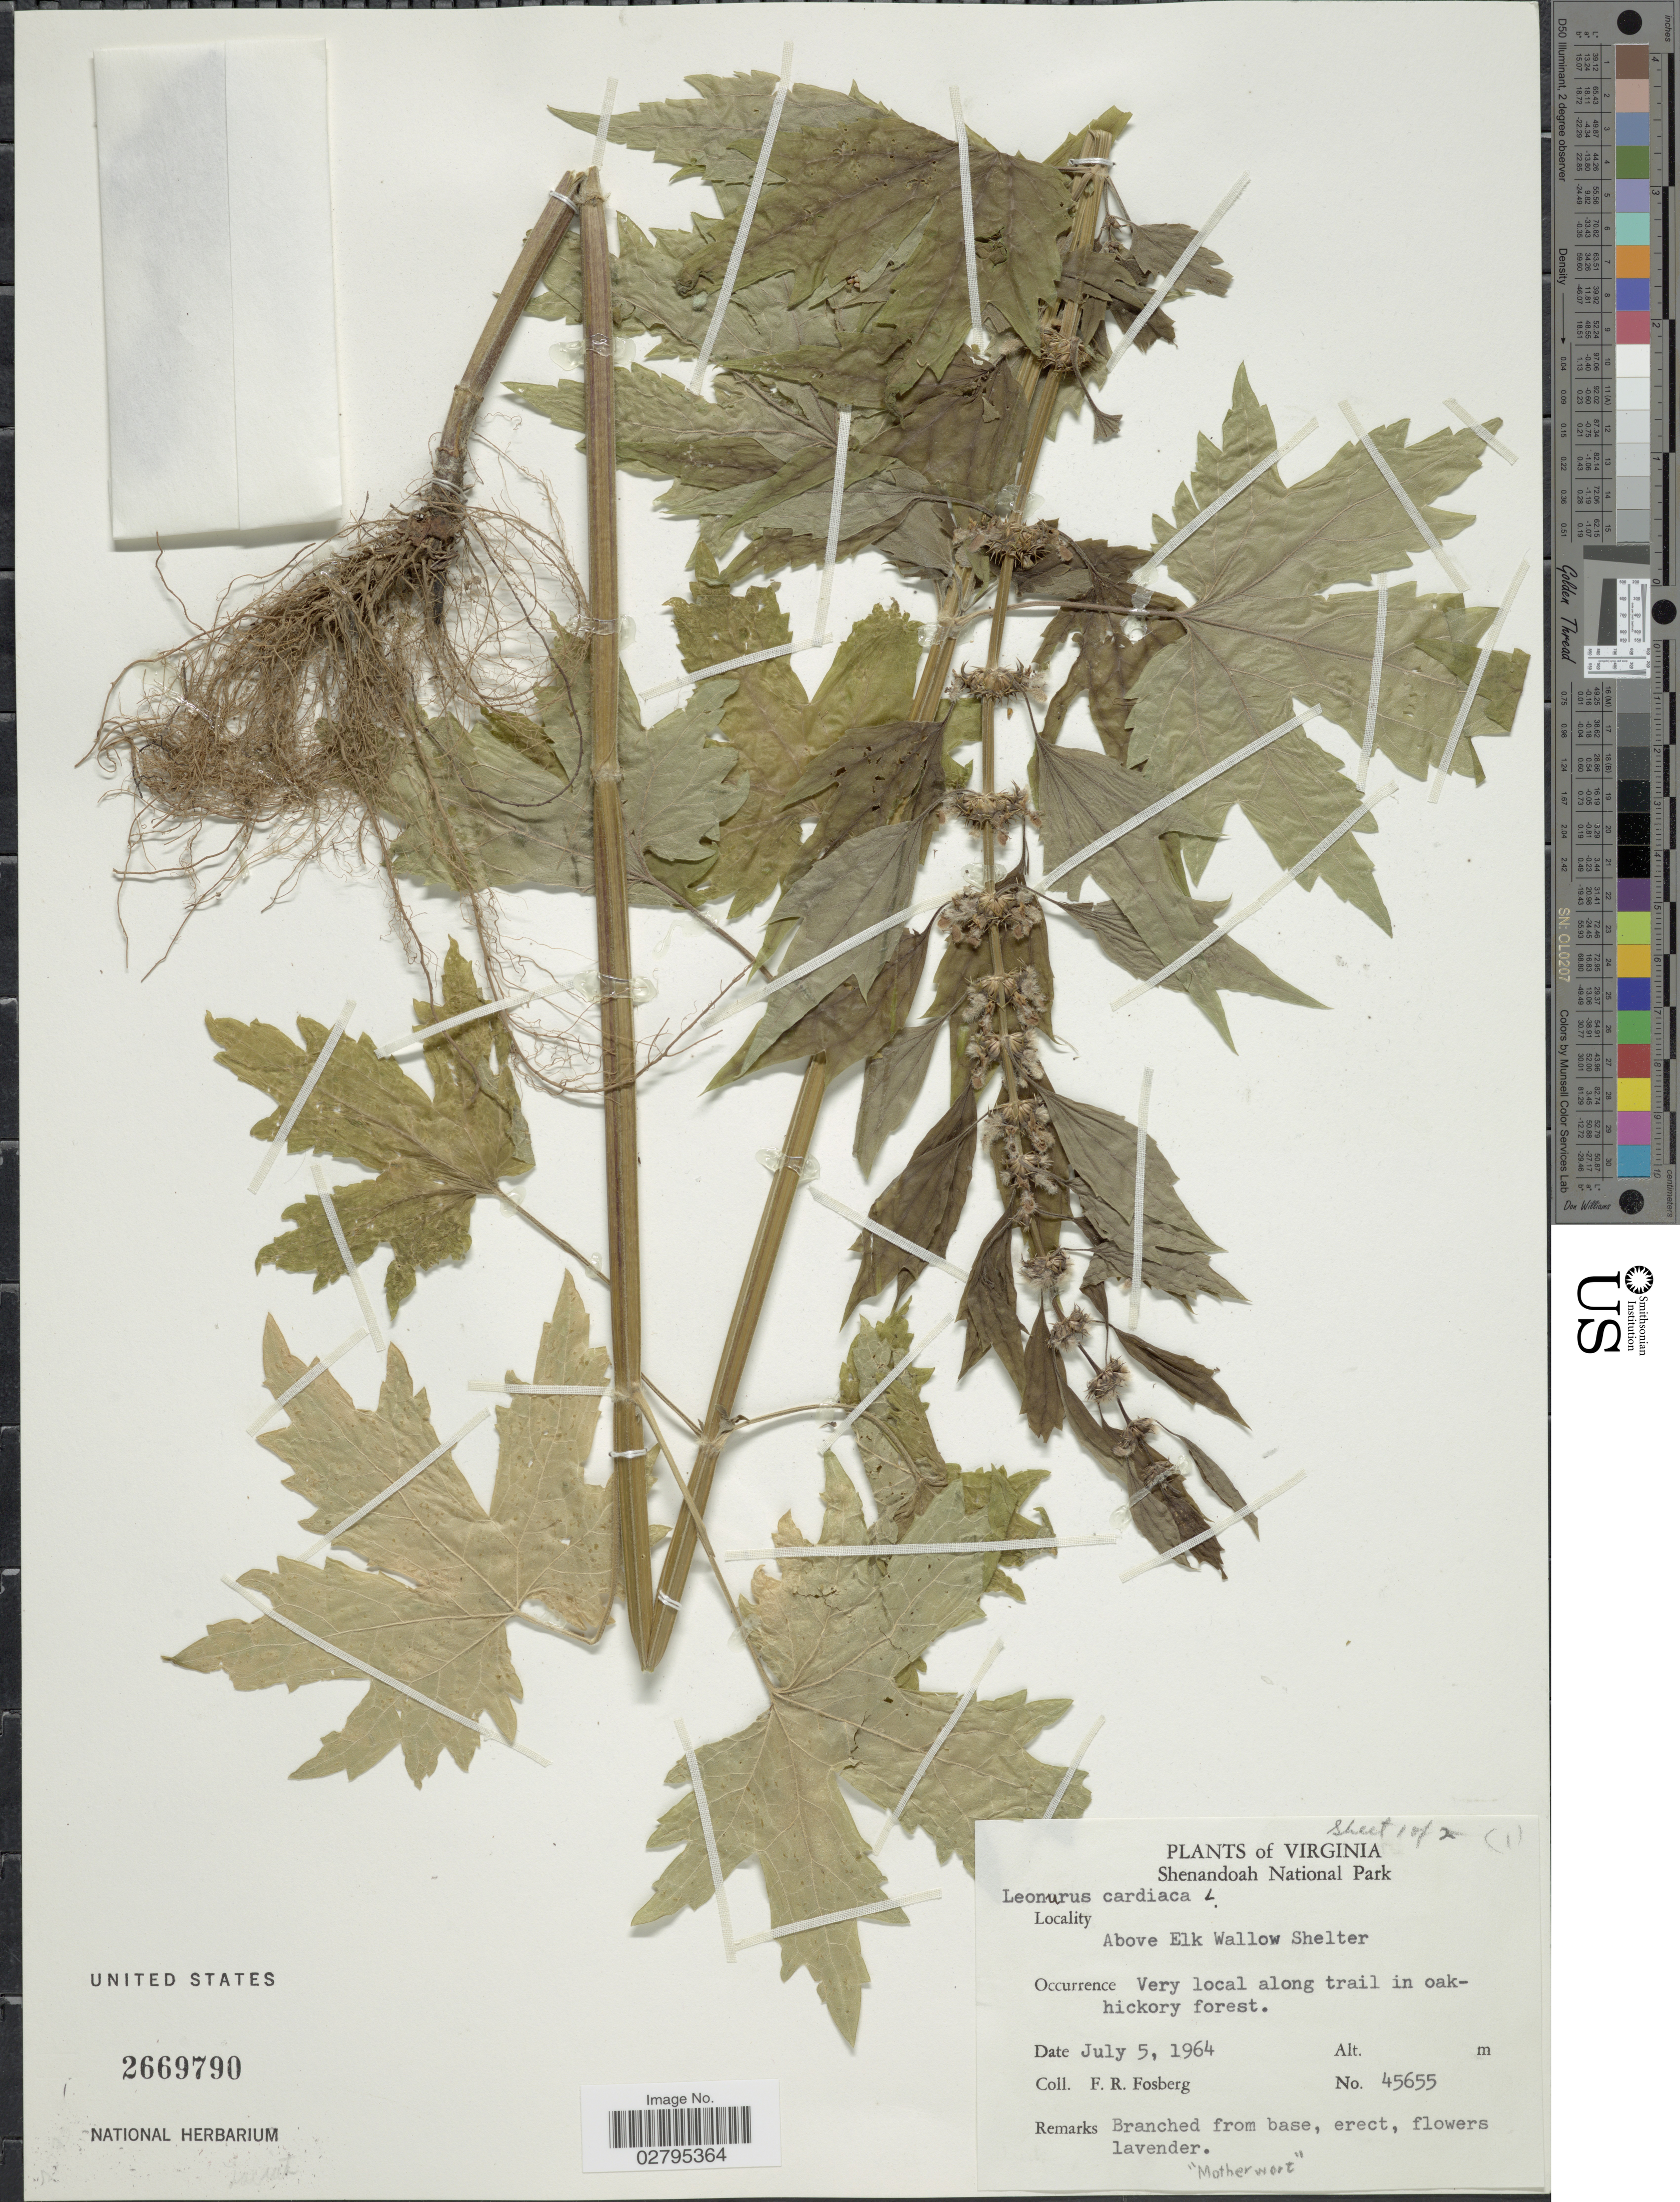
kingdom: Plantae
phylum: Tracheophyta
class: Magnoliopsida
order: Lamiales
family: Lamiaceae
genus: Leonurus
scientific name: Leonurus cardiaca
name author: L.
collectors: F. R. Fosberg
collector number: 45655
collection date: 1964-07-05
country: United States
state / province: Virginia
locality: Shenandoah National Park, above Elk Wallow Shelter.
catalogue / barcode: US 2669790